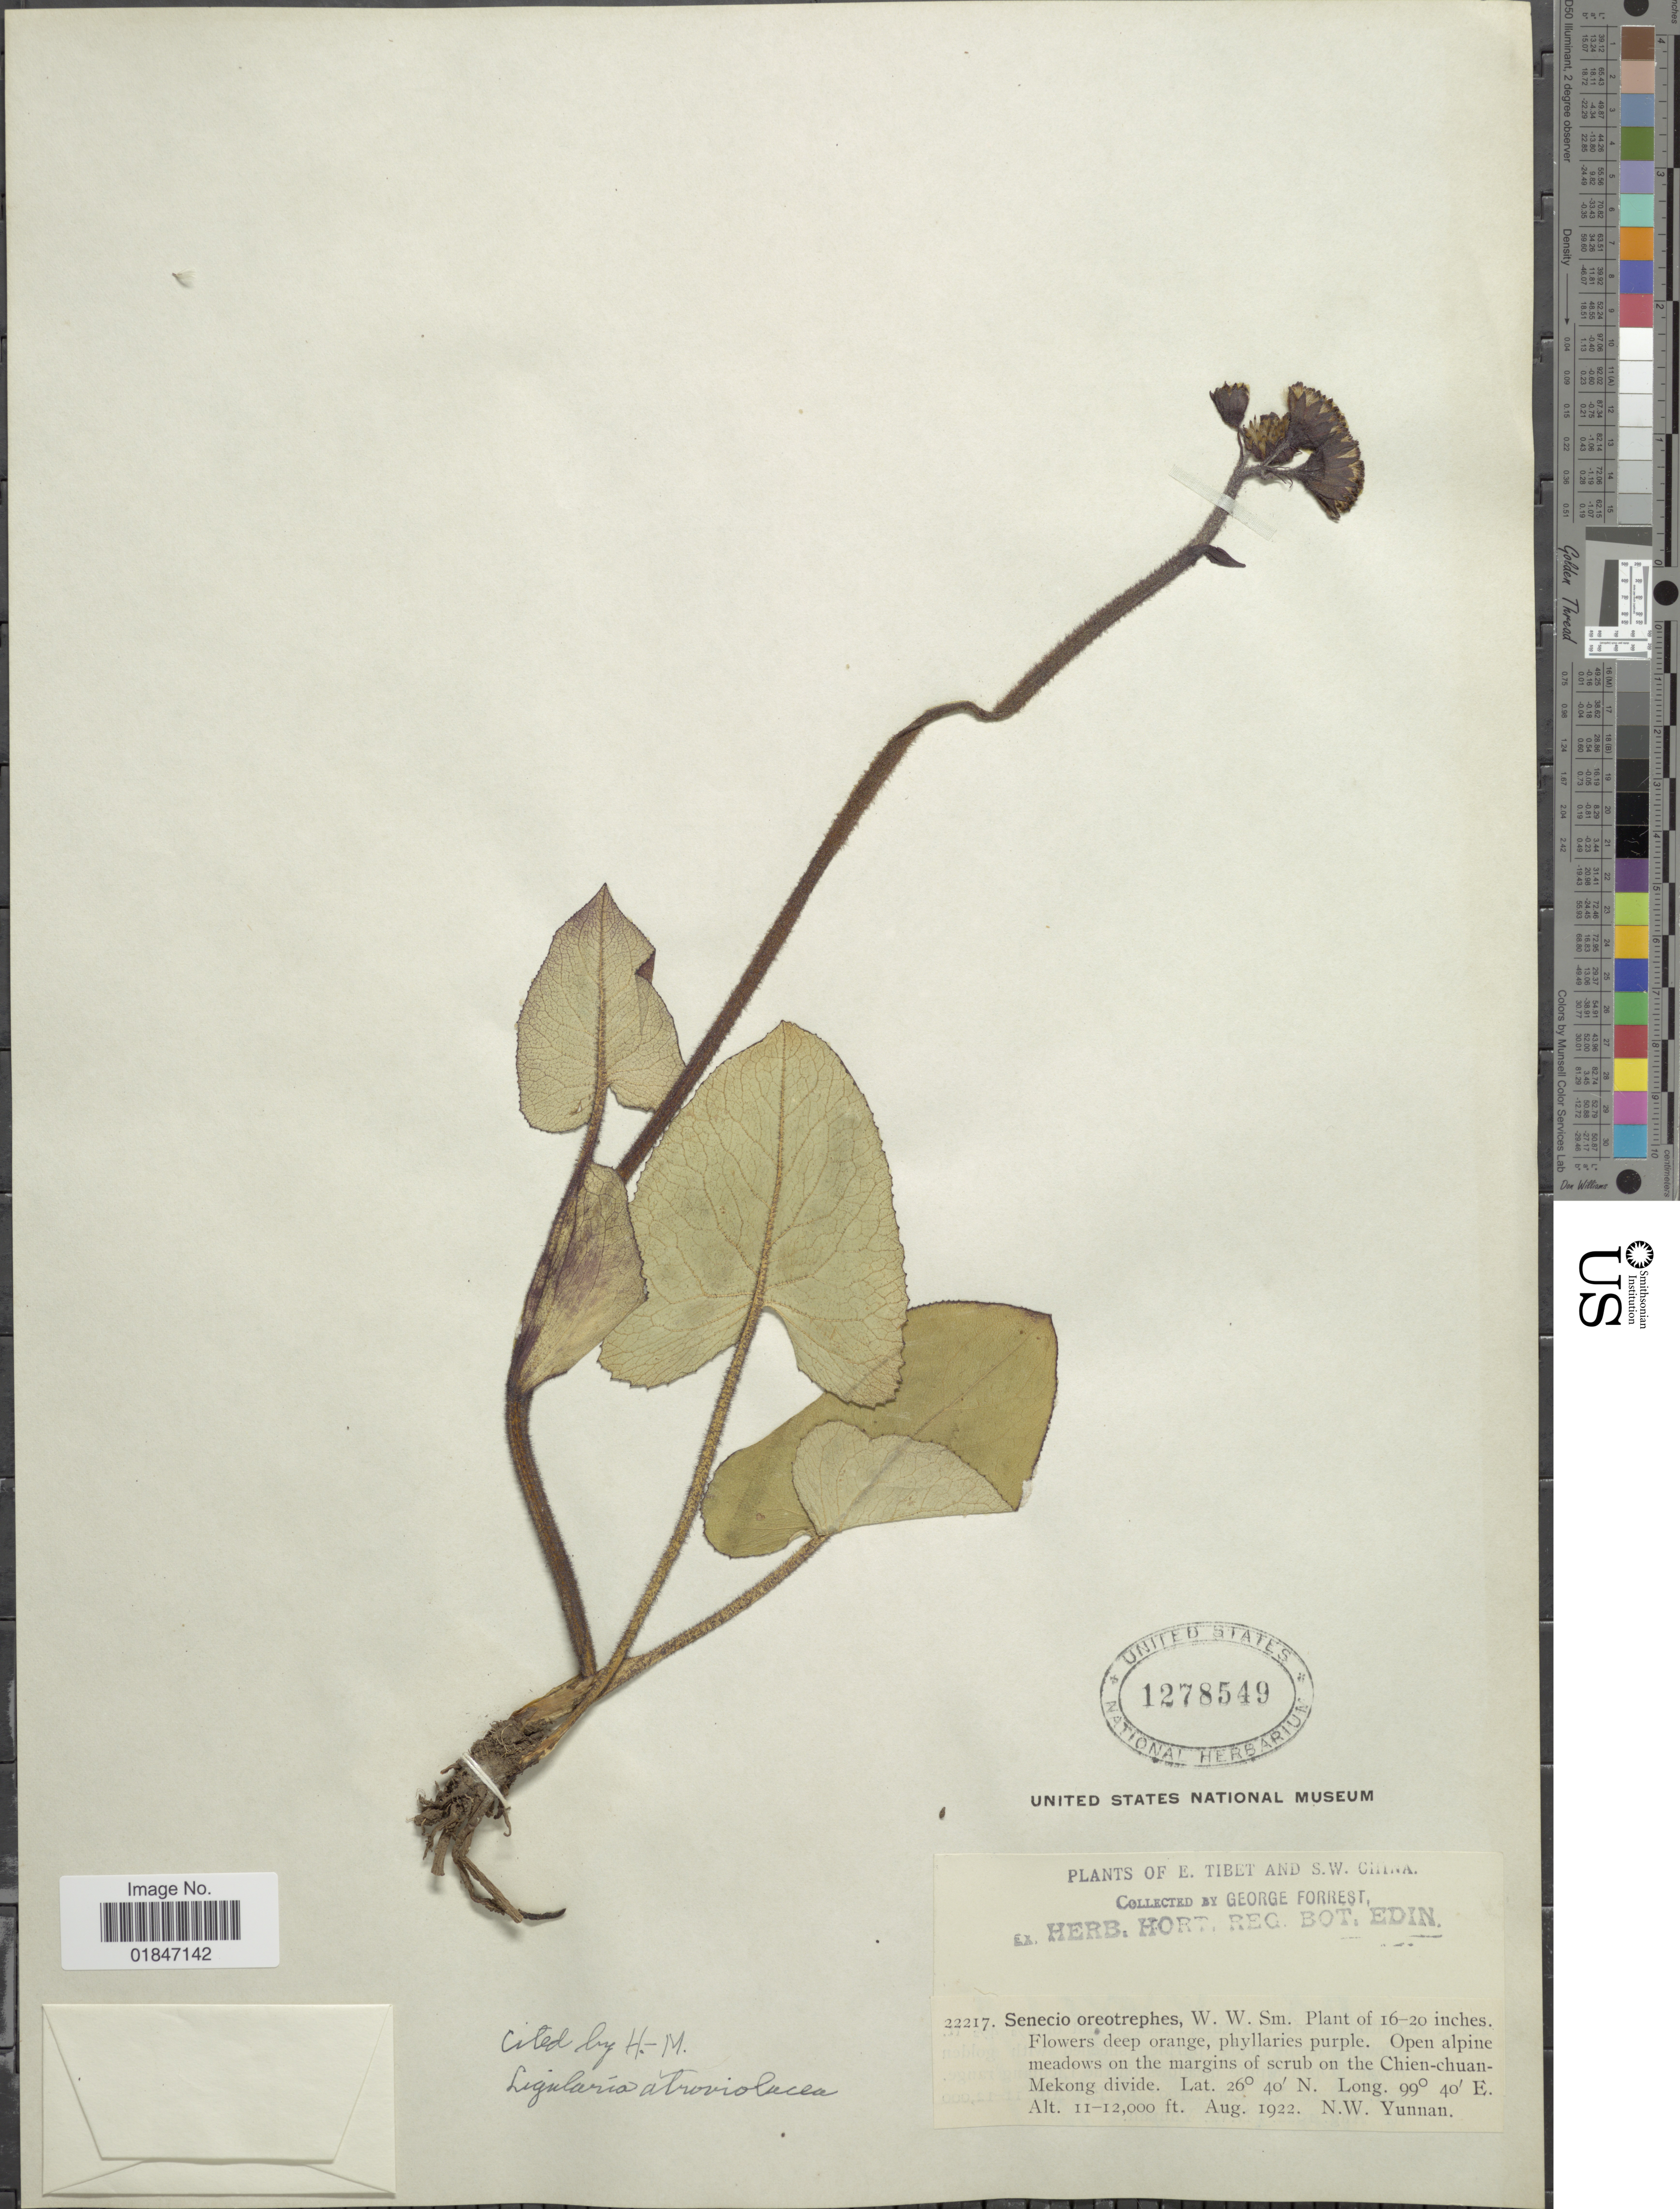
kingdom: Plantae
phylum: Tracheophyta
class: Magnoliopsida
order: Asterales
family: Asteraceae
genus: Ligularia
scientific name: Ligularia atroviolacea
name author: (Franch.) Hand.-Mazz.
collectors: G. Forrest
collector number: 22217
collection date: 1922-08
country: China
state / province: Yunnan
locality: E. Tibet and S. W. China. On the Chien-chan-Mekong divide.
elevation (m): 3353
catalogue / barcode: US 1278549